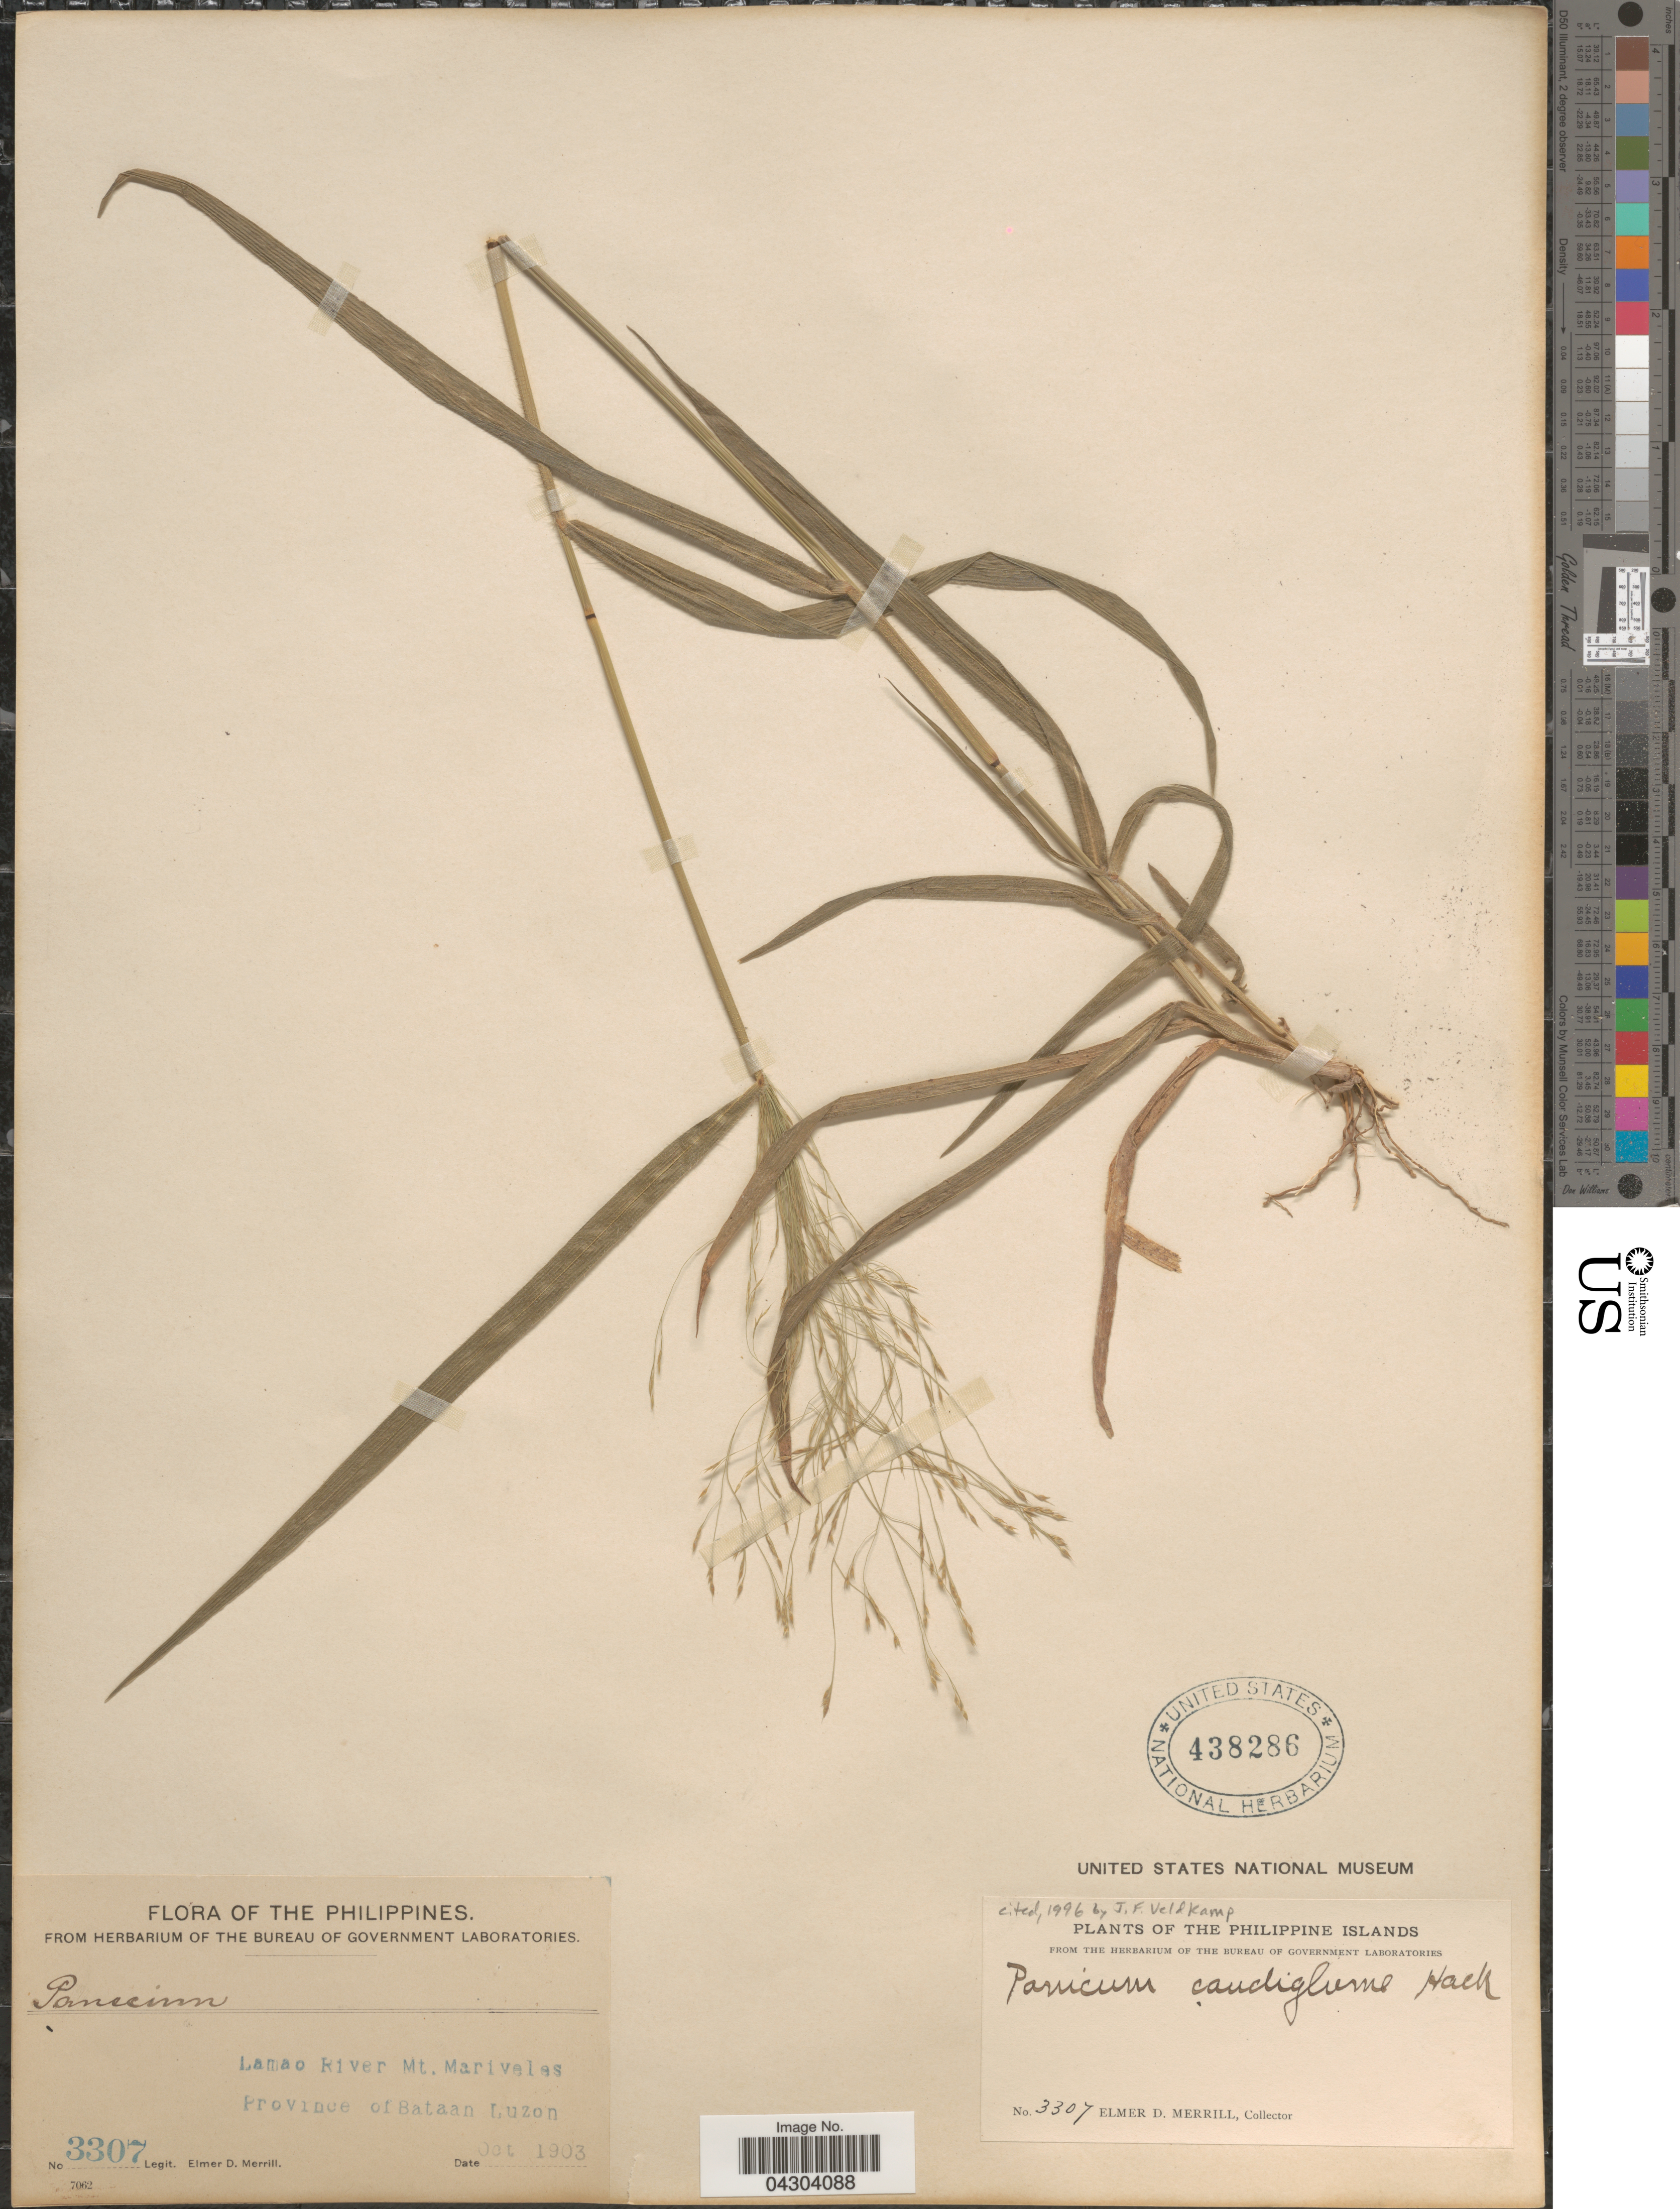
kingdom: Plantae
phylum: Tracheophyta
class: Liliopsida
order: Poales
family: Poaceae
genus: Panicum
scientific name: Panicum caudiglume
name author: Hack.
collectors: E. D. Merrill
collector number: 3307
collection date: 1903-10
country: Philippines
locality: Lamao River Mt. Mariveles. Province of Bataan Luzon.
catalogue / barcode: US 438286